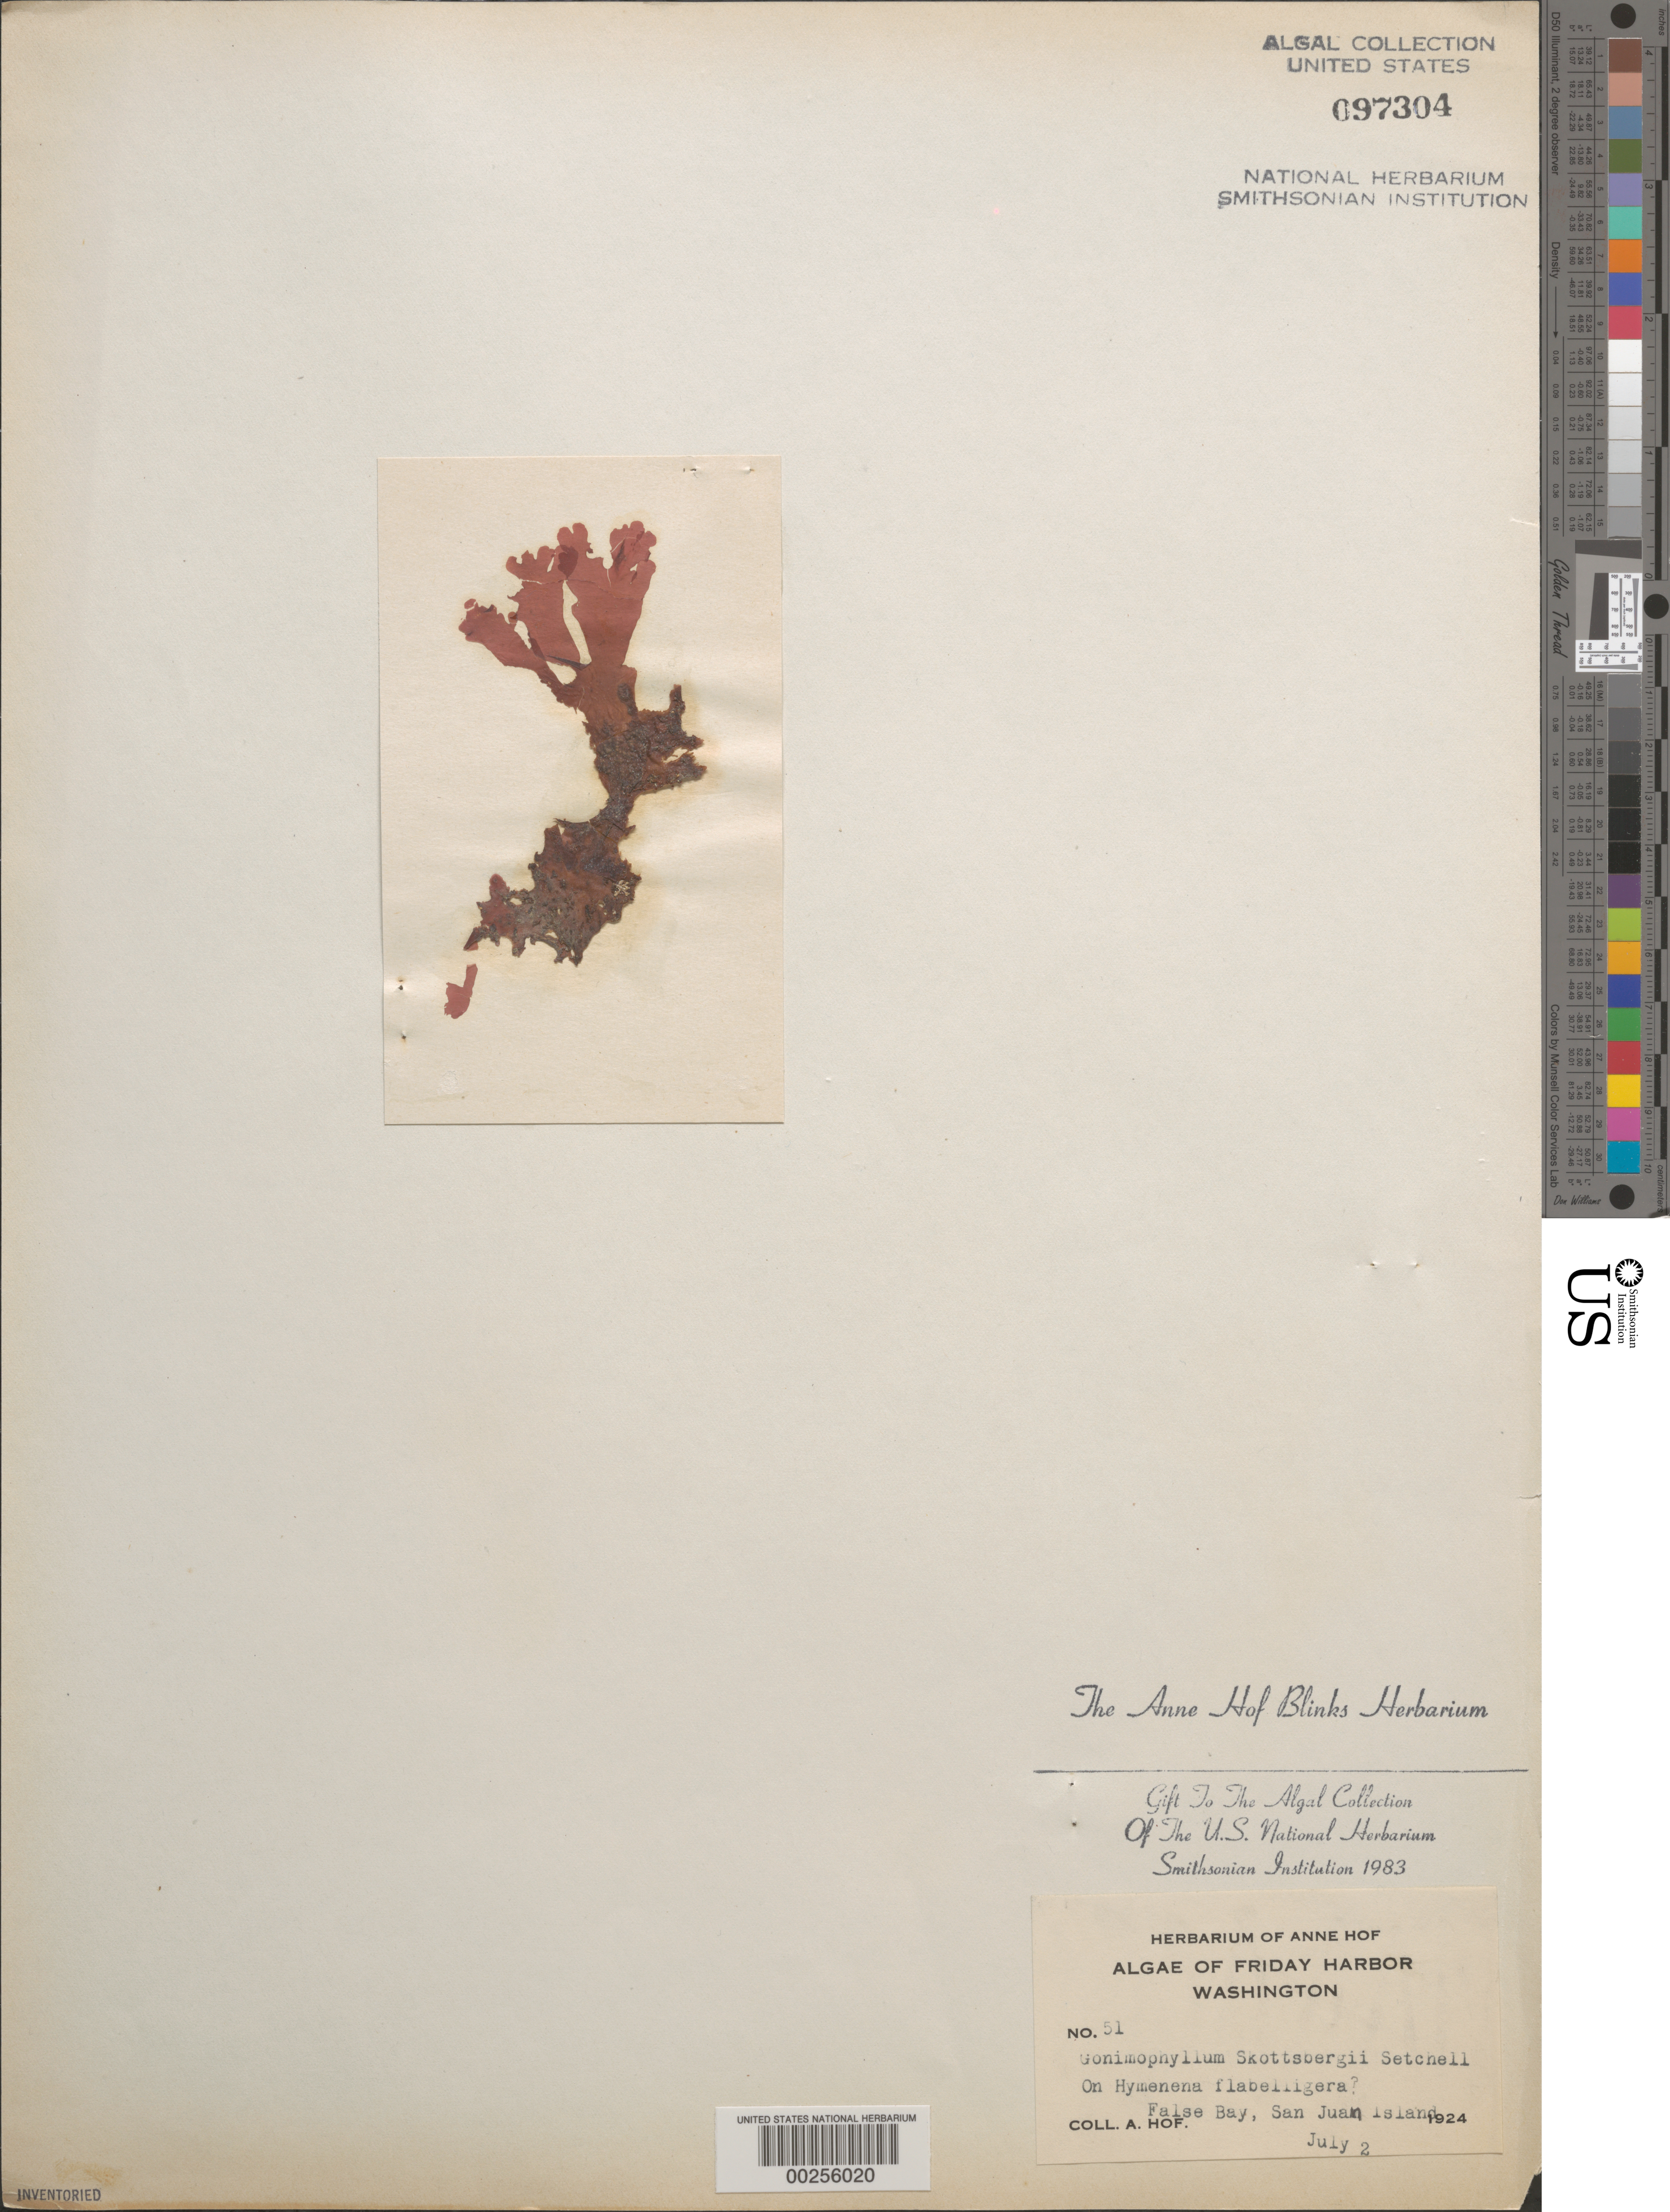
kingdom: Plantae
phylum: Rhodophyta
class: Florideophyceae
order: Ceramiales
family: Delesseriaceae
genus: Gonimophyllum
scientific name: Gonimophyllum skottsbergii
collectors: A. Blinks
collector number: AHB 51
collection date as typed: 02 Jul 1924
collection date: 1924-07-02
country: United States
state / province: Washington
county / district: San Juan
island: San Juan Island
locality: False Bay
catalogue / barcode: US 97304